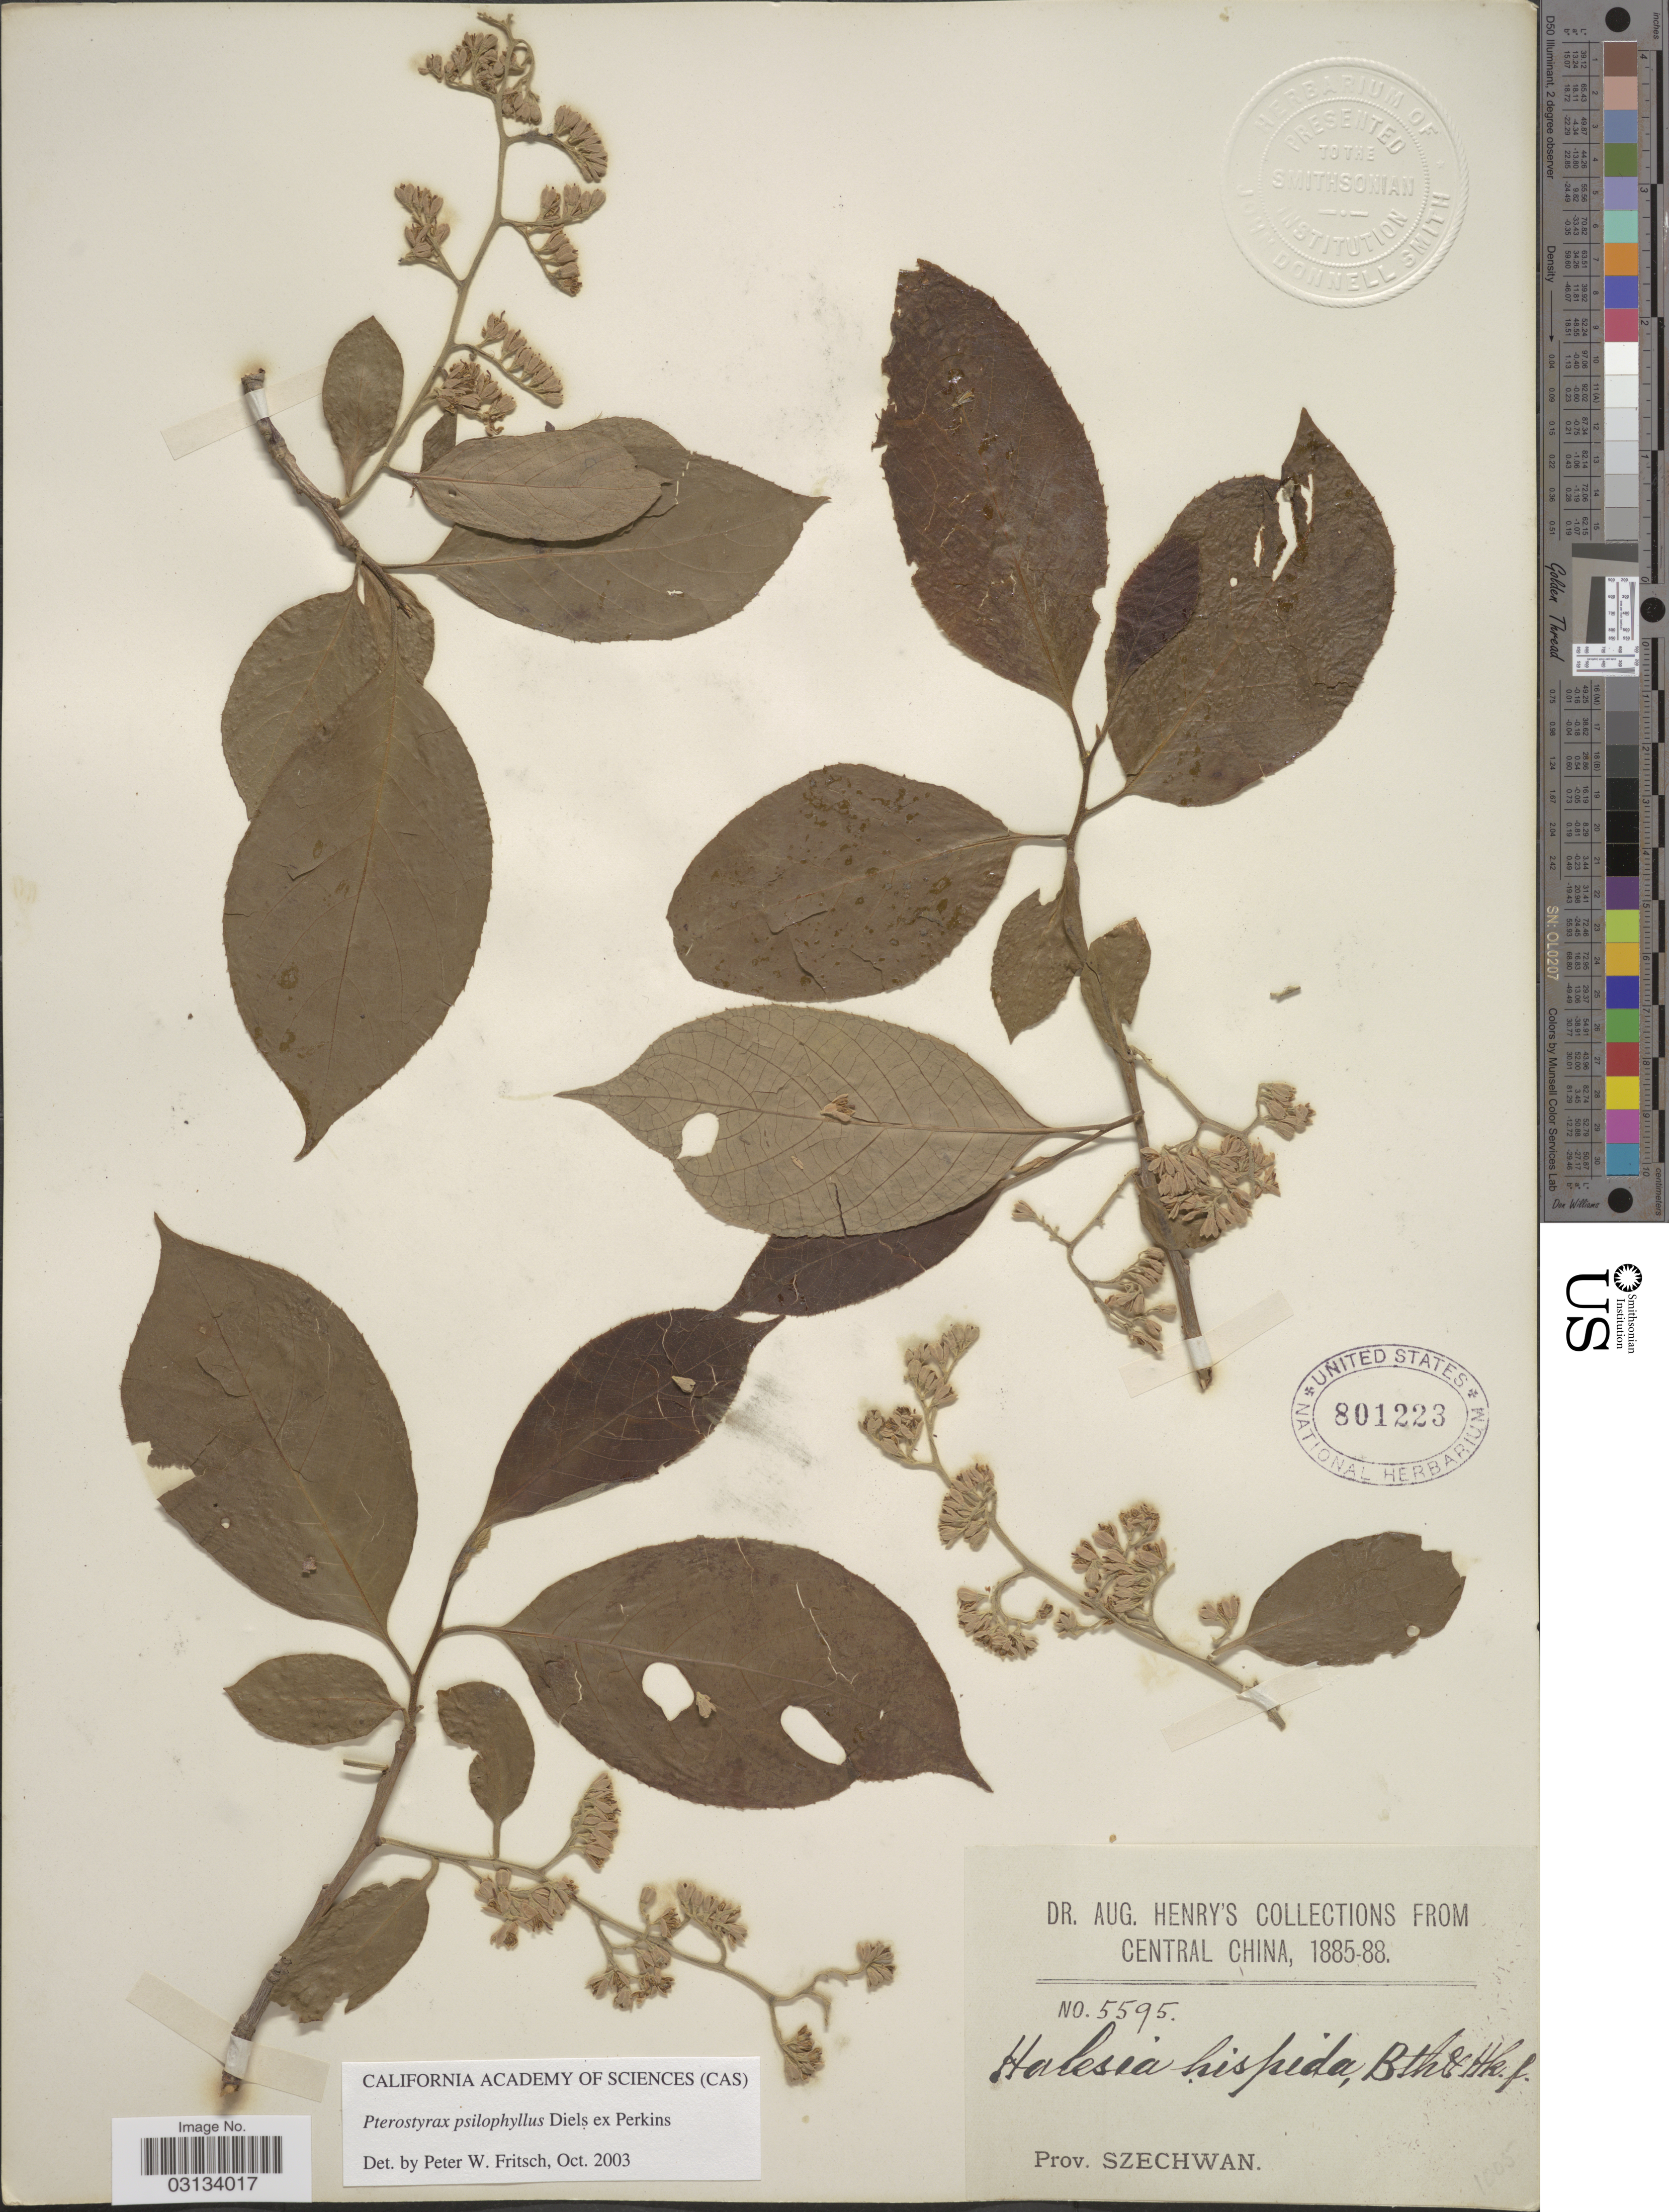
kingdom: Plantae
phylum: Tracheophyta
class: Magnoliopsida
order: Ericales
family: Styracaceae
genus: Pterostyrax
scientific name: Pterostyrax psilophyllus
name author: Diels ex Perkins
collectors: A. Henry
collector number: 5595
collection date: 1885/1888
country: China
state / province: Sichuan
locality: Central China. Prov. Szechwan.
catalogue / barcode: US 801223